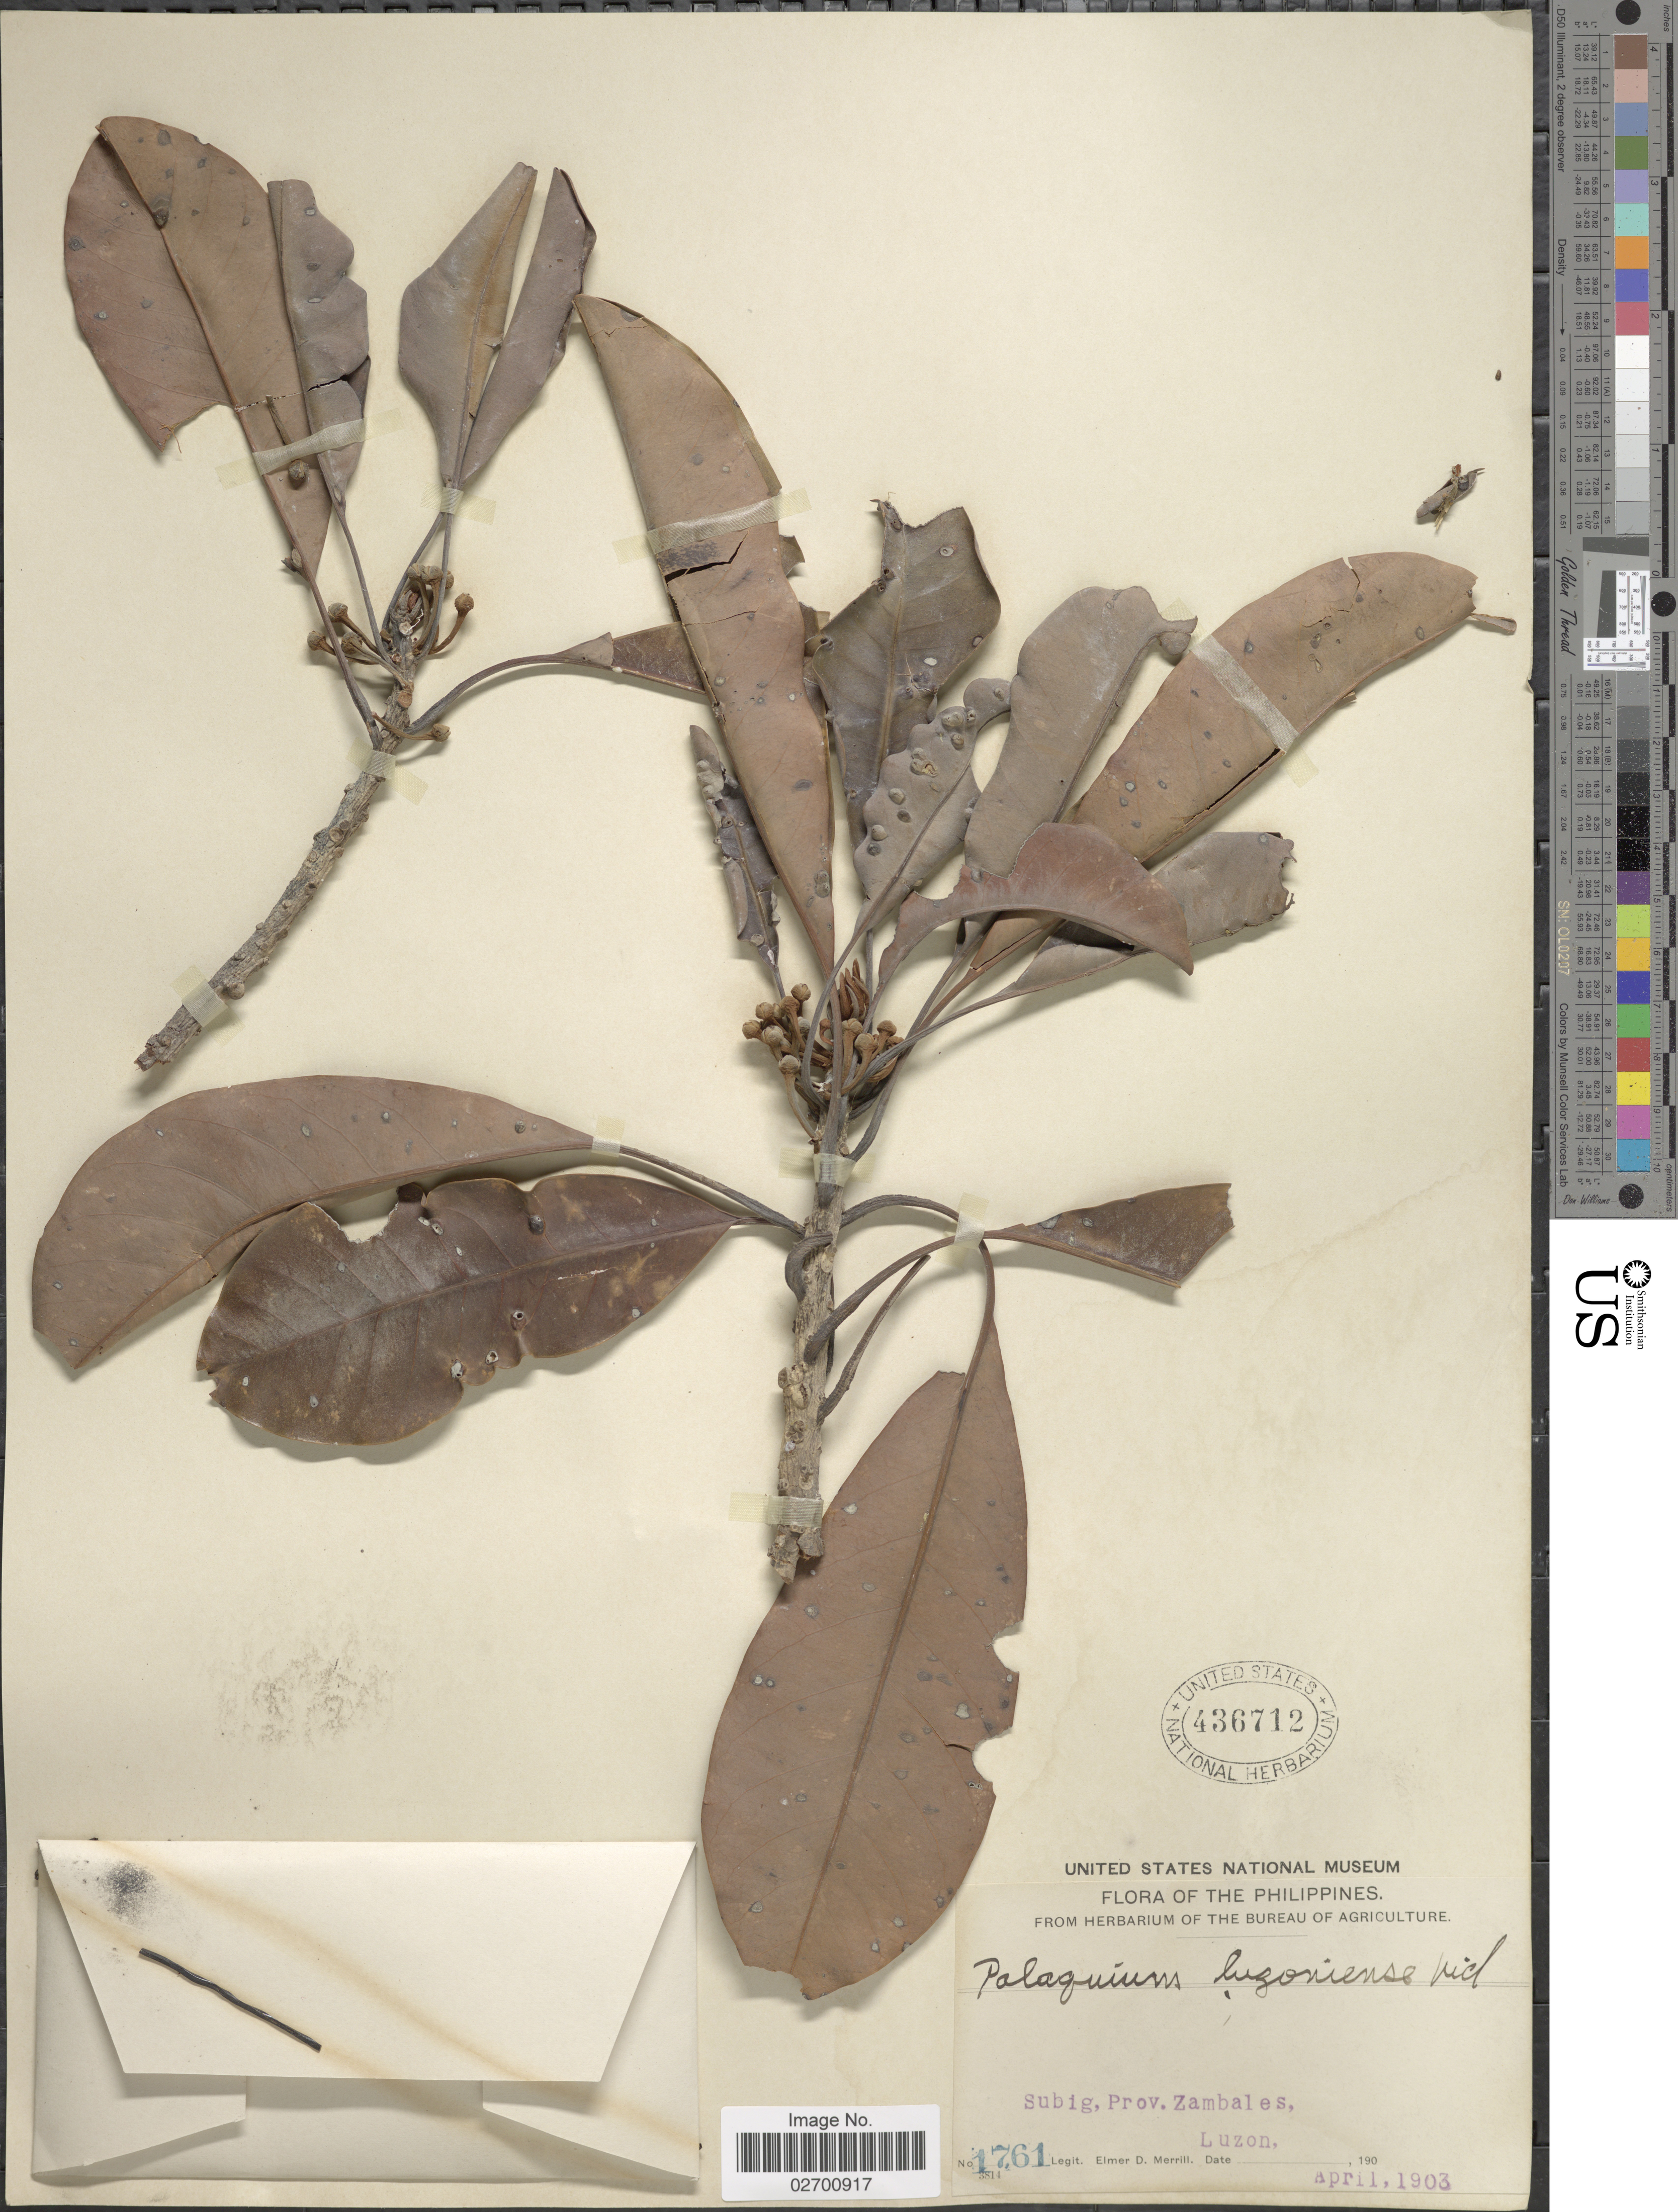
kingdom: Plantae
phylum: Tracheophyta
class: Magnoliopsida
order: Ericales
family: Sapotaceae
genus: Palaquium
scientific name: Palaquium luzoniense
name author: (Fern.-Vill.) S. Vidal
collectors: E. D. Merrill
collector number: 1761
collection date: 1903-04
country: Philippines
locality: Subig, Prov. Zambales, Luzon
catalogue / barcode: US 436712